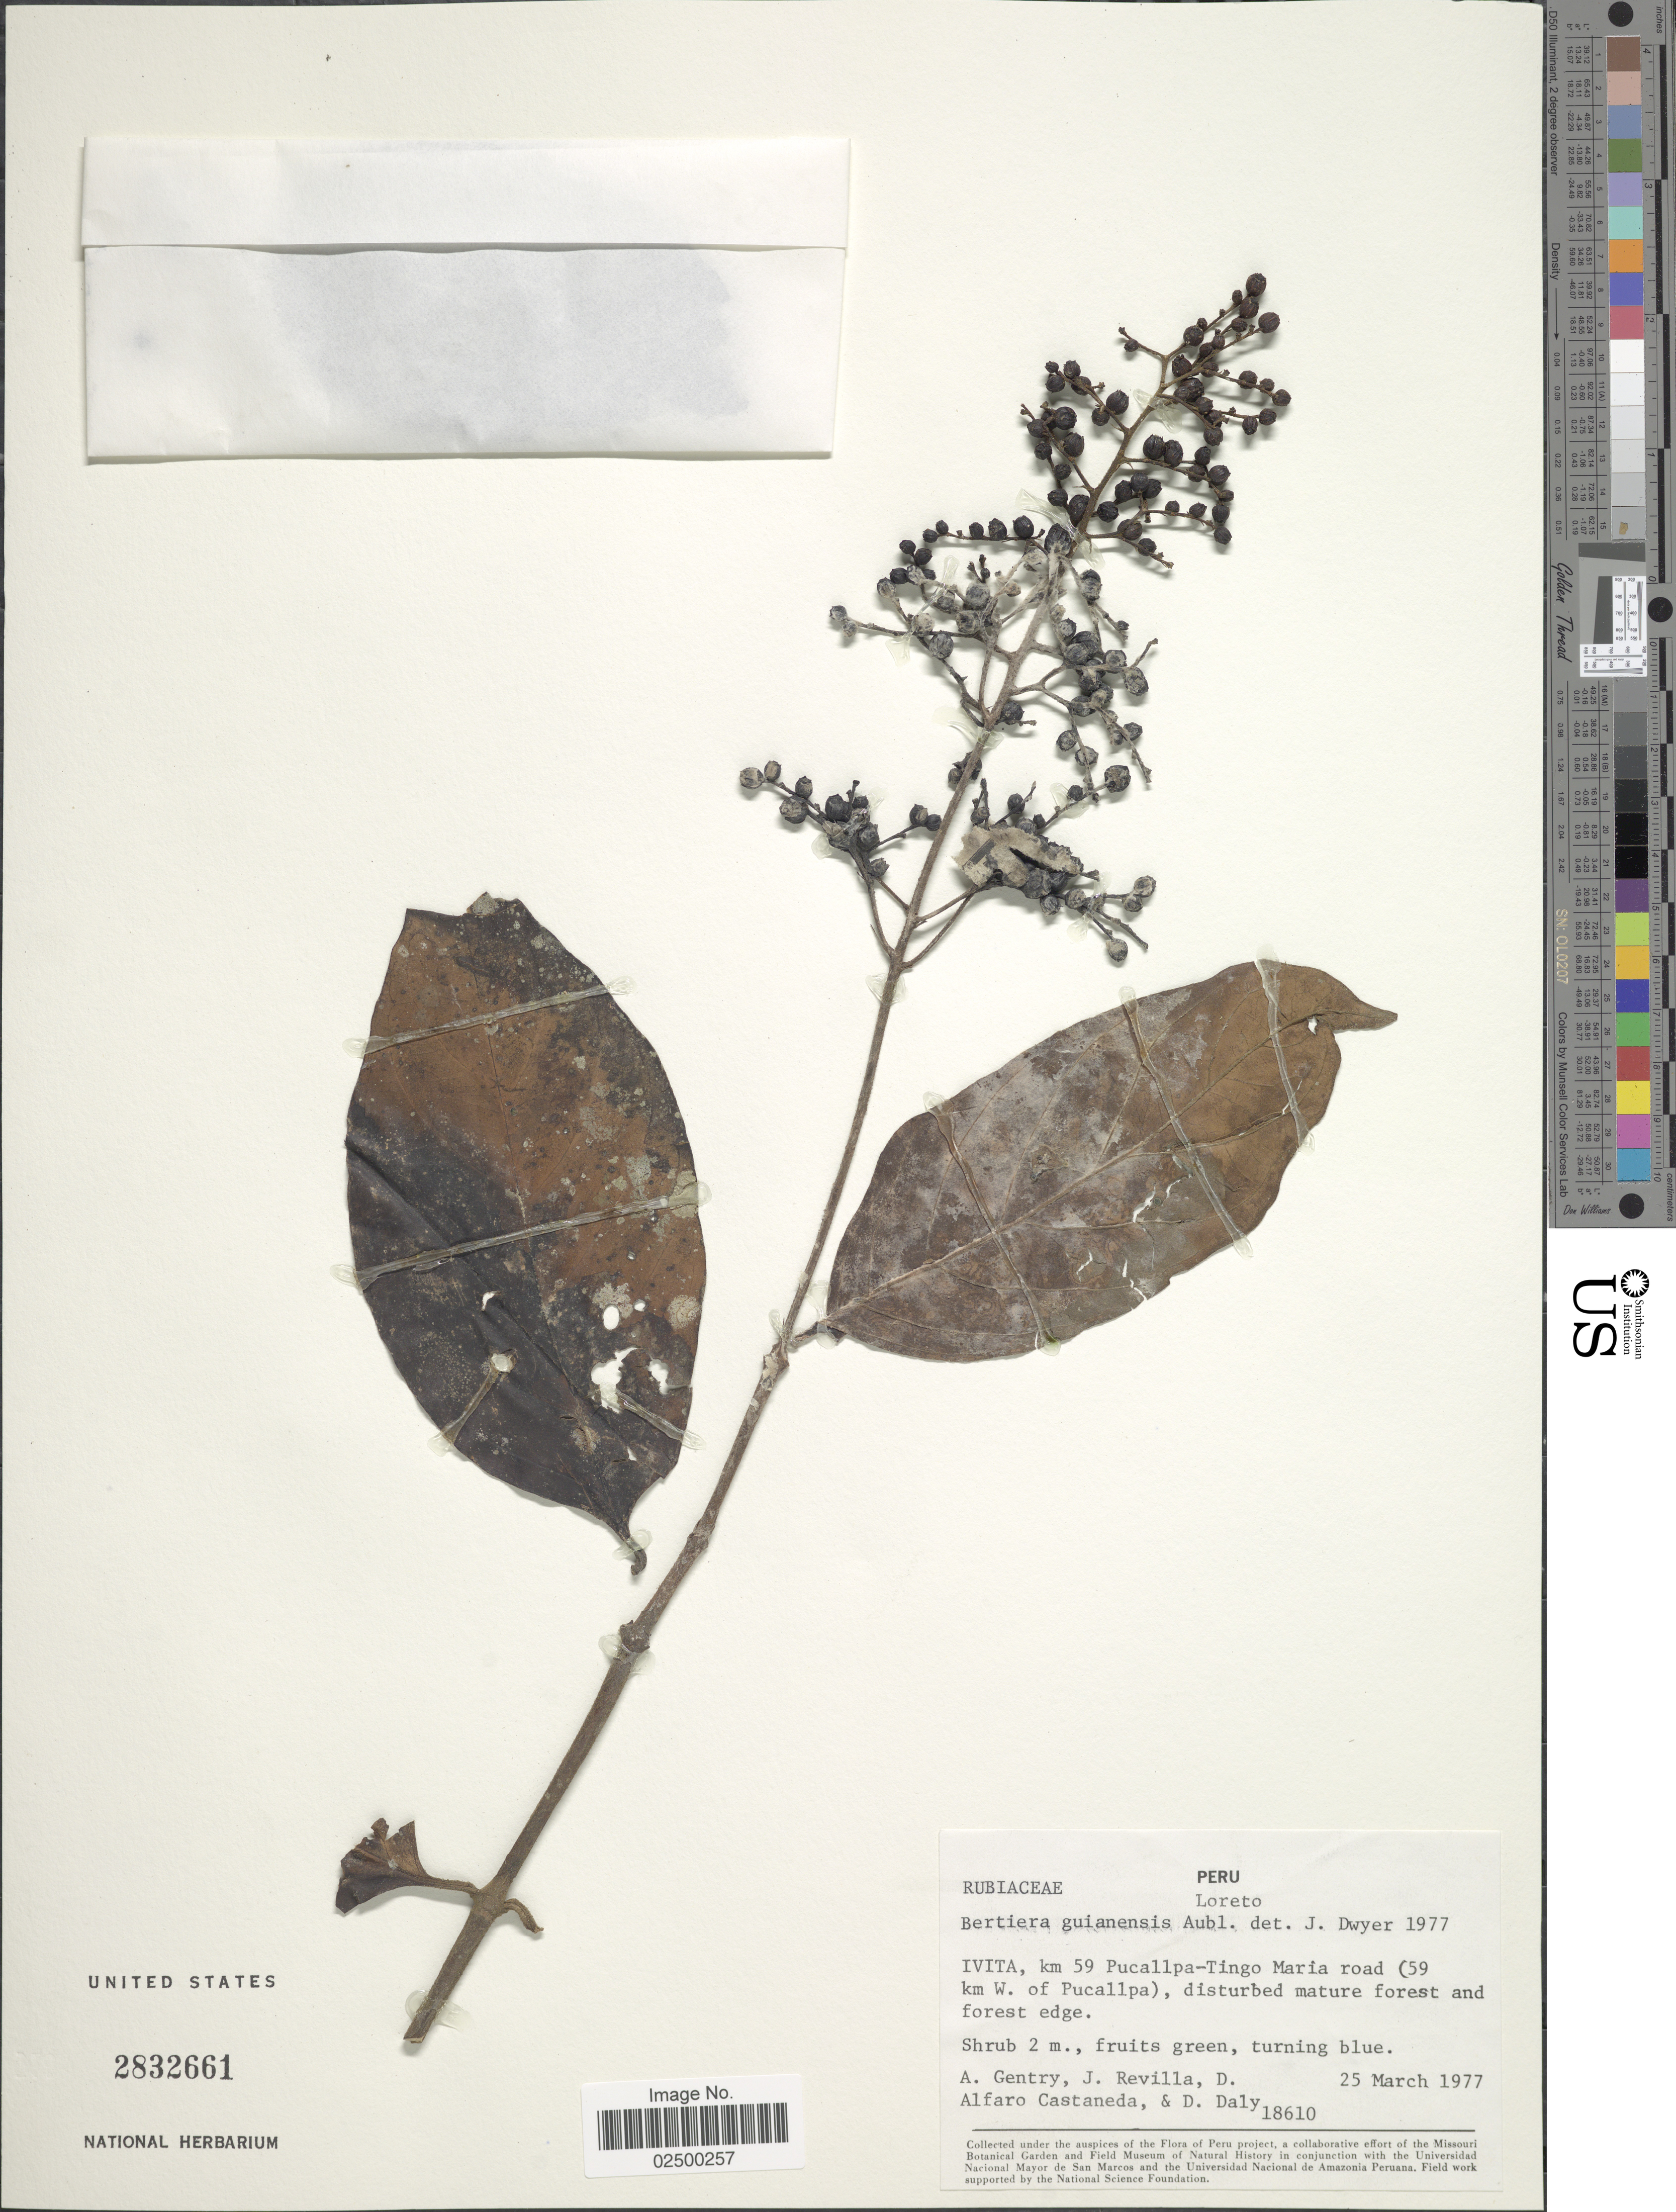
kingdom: Plantae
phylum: Tracheophyta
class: Magnoliopsida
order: Gentianales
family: Rubiaceae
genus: Bertiera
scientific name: Bertiera guianensis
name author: Aubl.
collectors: A. H. Gentry, J. Revilla, D. Alfaro Castaneda & D. C. Daly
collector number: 18610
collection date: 1977-03-25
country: Peru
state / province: Loreto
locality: Ivita, km 59 Pucallpa-Tingo Maria on road (59 km W. of Pucallpa), disturbed mature forest and forest edge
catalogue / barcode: US 2832661